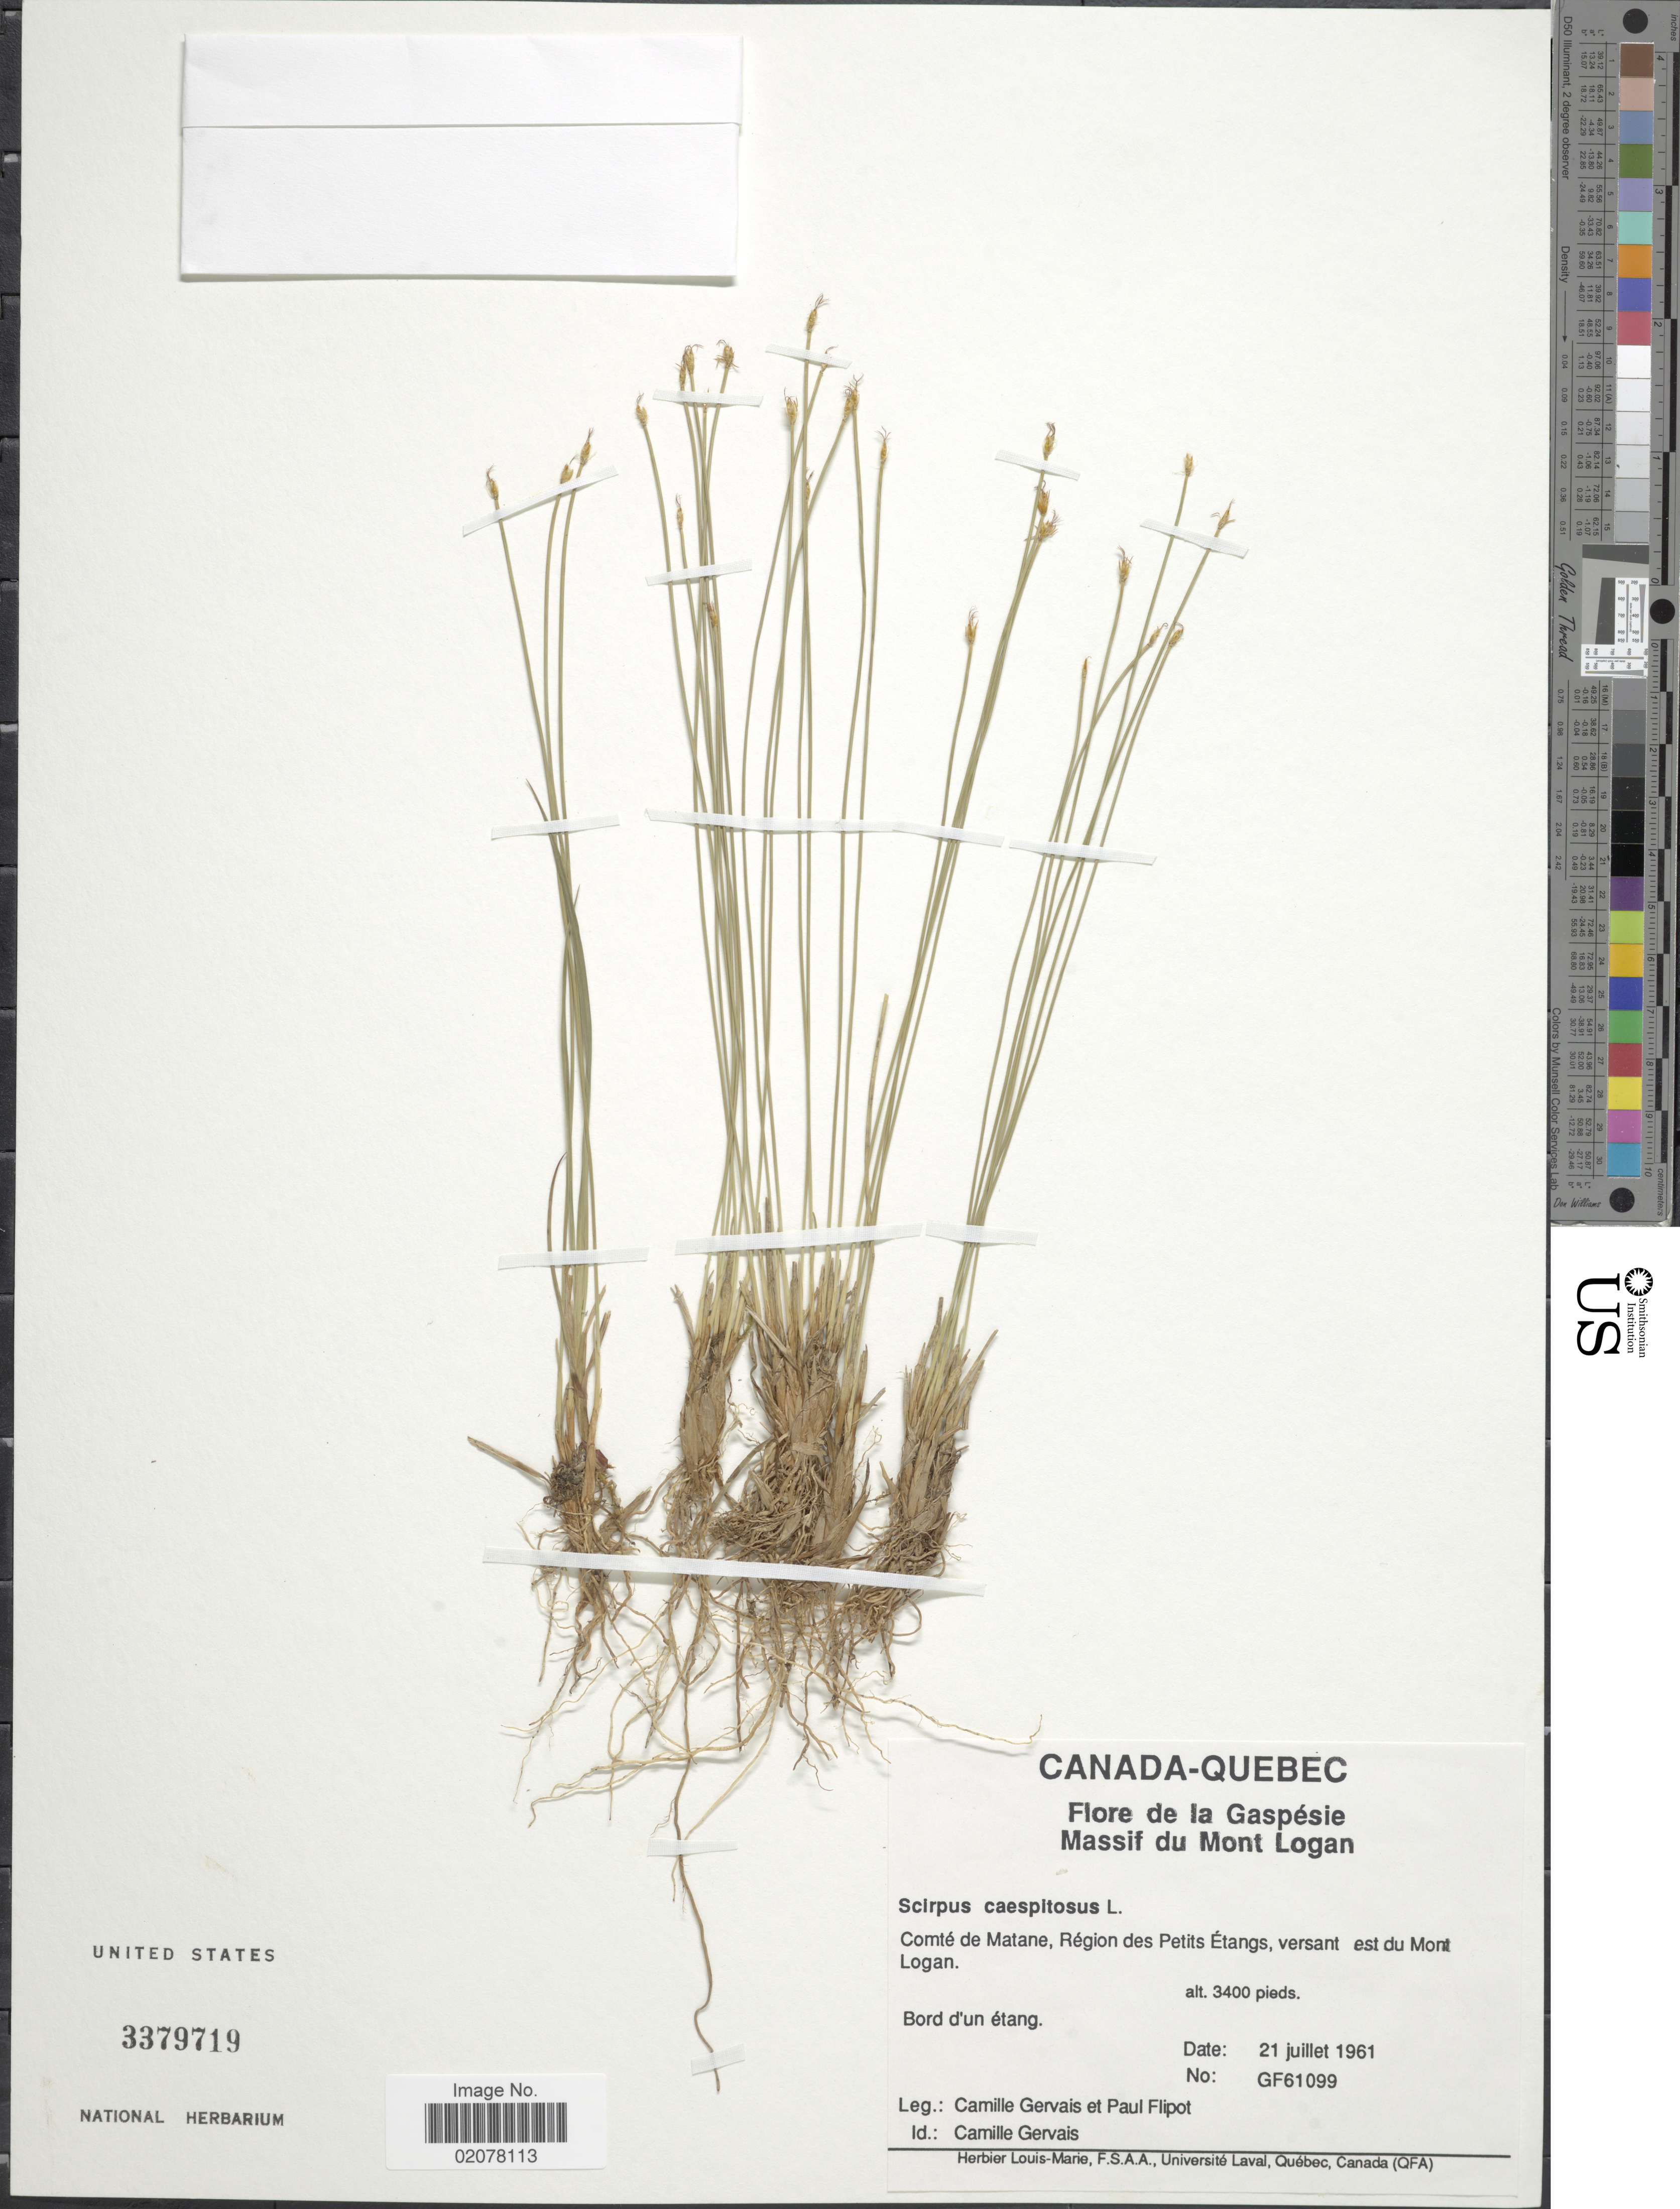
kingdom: Plantae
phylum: Tracheophyta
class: Liliopsida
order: Poales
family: Cyperaceae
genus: Trichophorum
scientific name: Trichophorum cespitosum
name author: (L.) Hartm.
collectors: C. Gervais & P. Flipot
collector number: GF61099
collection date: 1961-07-21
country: Canada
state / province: Quebec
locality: Gaspésie. Massif du Mont Logan. Comté de Matane. Région des Petits Etangs, versant est du Mont Logan. Bord d'un etang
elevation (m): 1036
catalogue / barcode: US 3379719